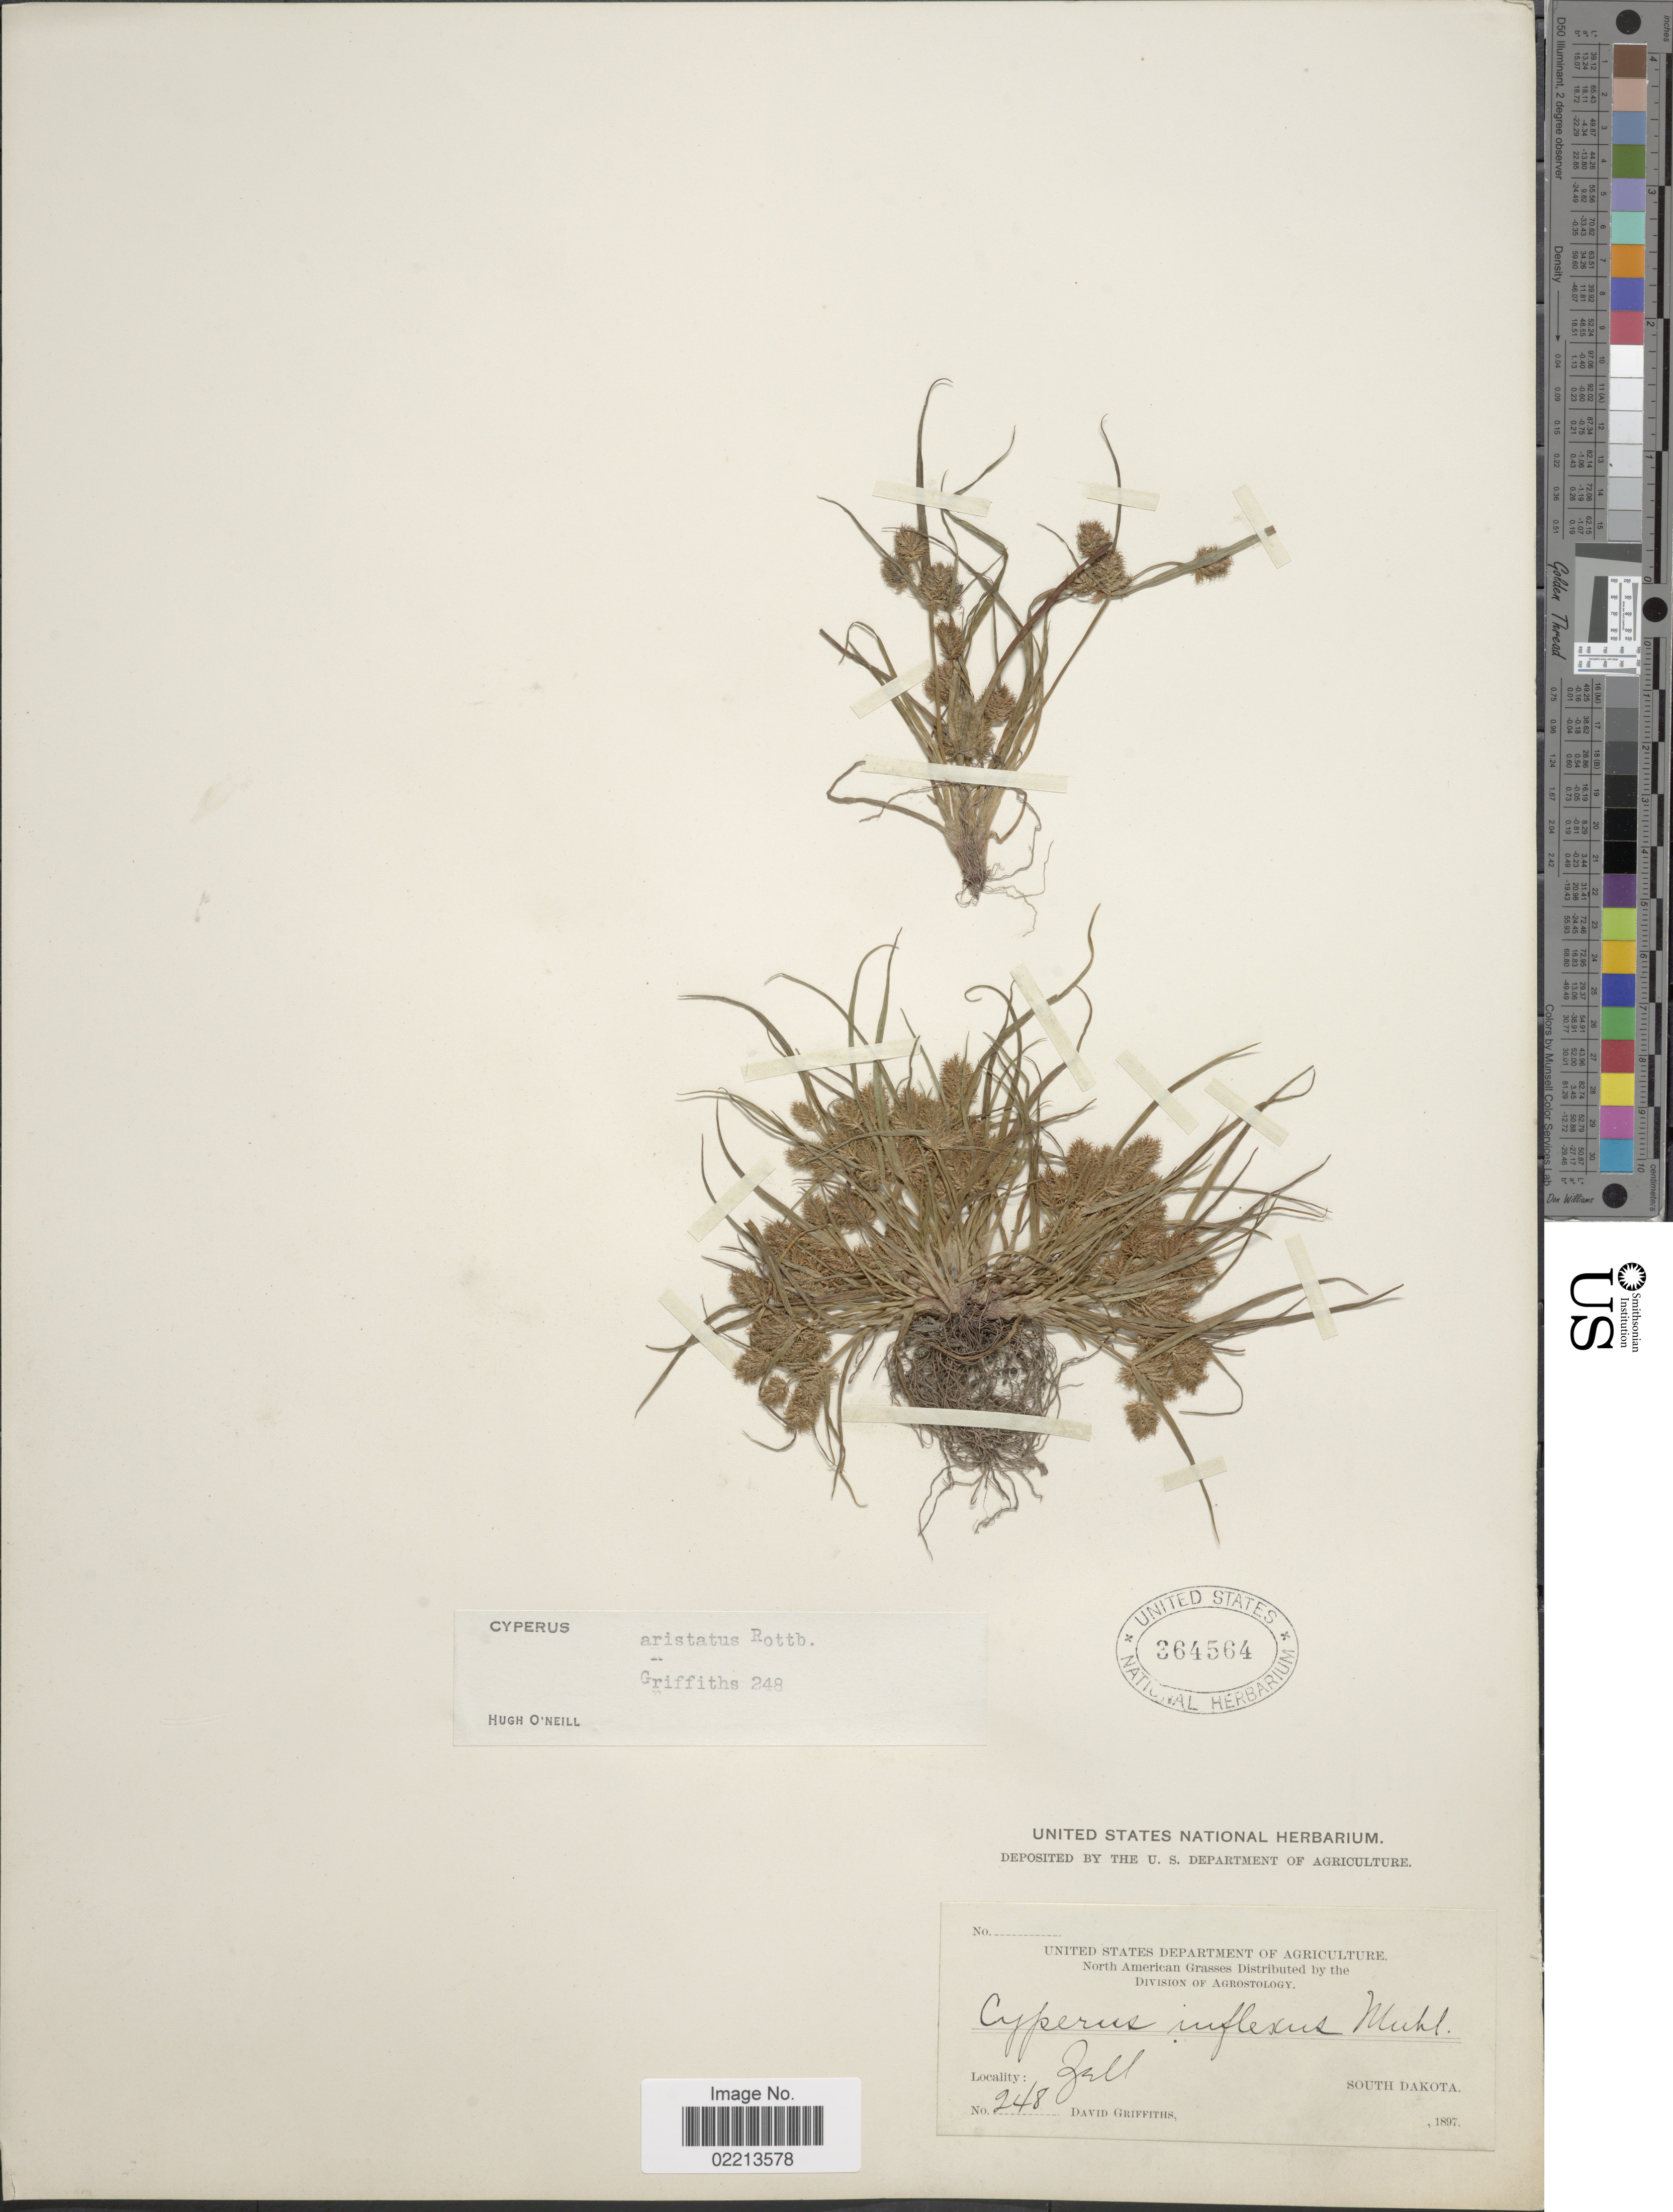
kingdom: Plantae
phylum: Tracheophyta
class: Liliopsida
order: Poales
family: Cyperaceae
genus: Cyperus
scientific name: Cyperus squarrosus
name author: L.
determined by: Strong, Mark T., (BOT), Smithsonian Institution - National Museum of Natural History (UNITED STATES)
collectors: D. Griffiths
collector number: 248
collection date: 1897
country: United States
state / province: South Dakota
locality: Zell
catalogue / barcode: US 364564